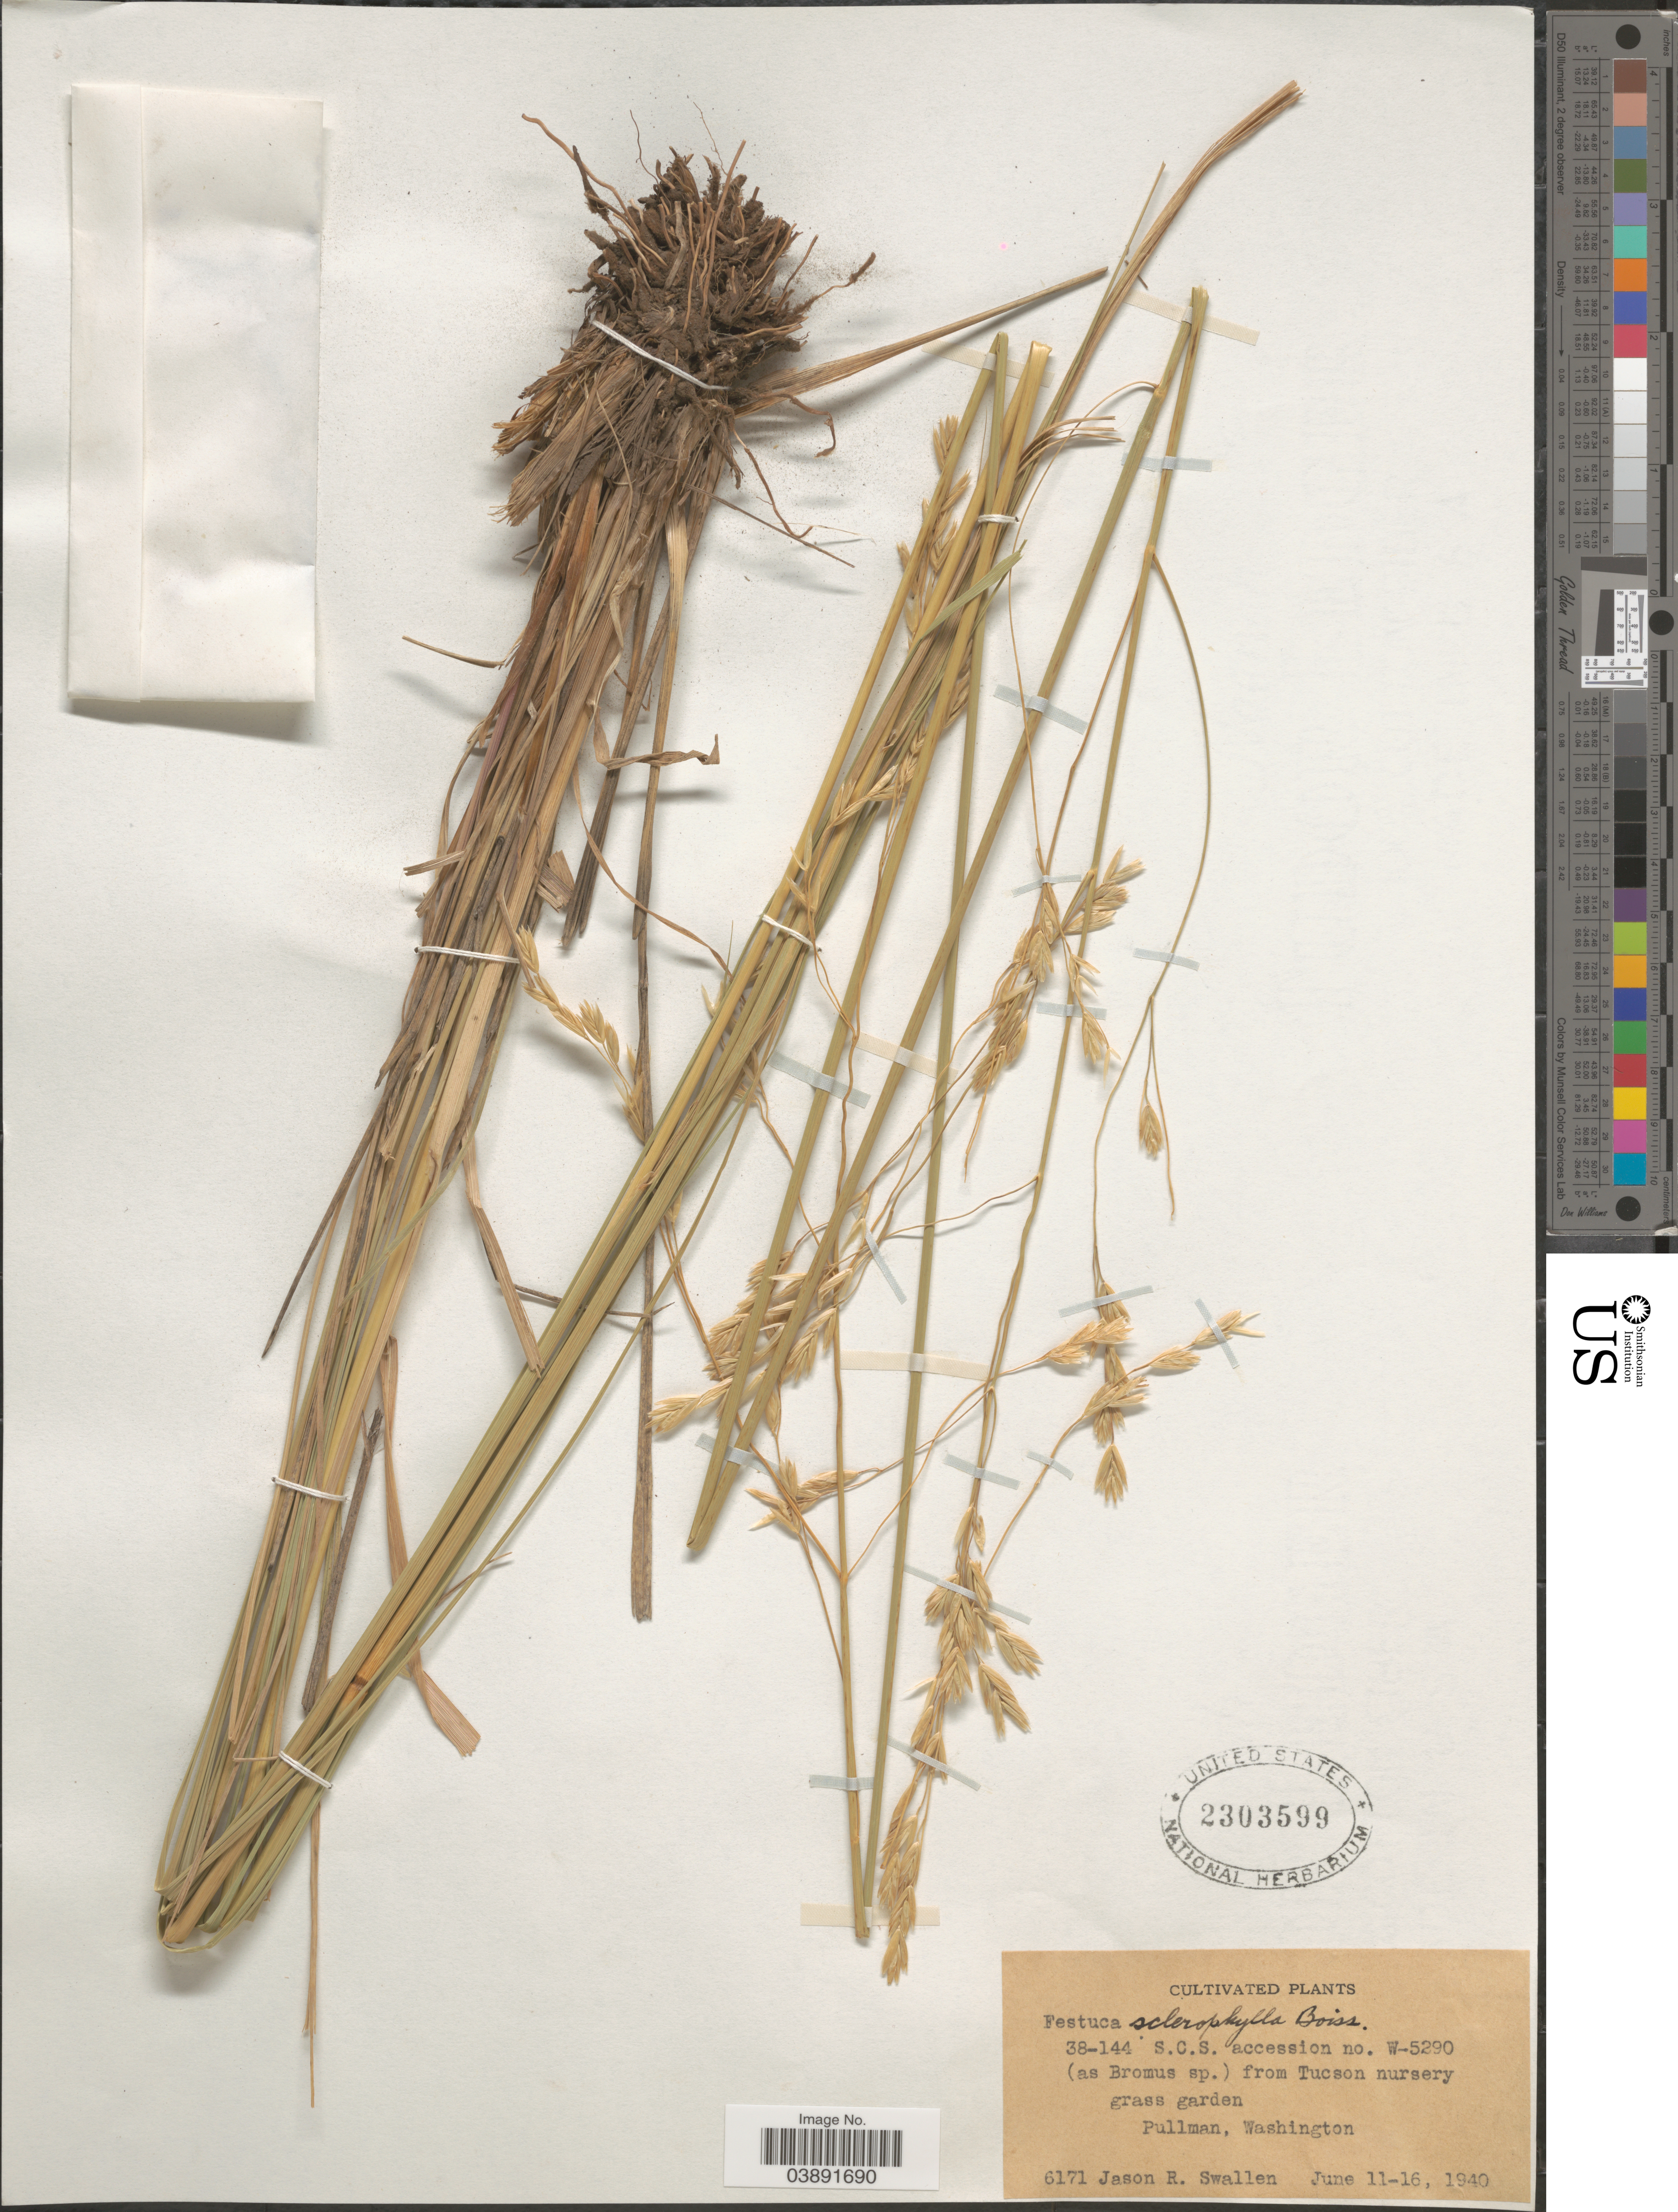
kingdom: Plantae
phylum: Tracheophyta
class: Liliopsida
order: Poales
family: Poaceae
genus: Festuca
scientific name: Festuca sclerophylla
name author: Boiss. & Hohen.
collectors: J. R. Swallen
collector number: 6171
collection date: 1940-06-11/1940-06-16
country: United States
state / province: Washington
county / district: Whitman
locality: Tucson nursery grass garden. Pullman.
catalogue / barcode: US 2303599